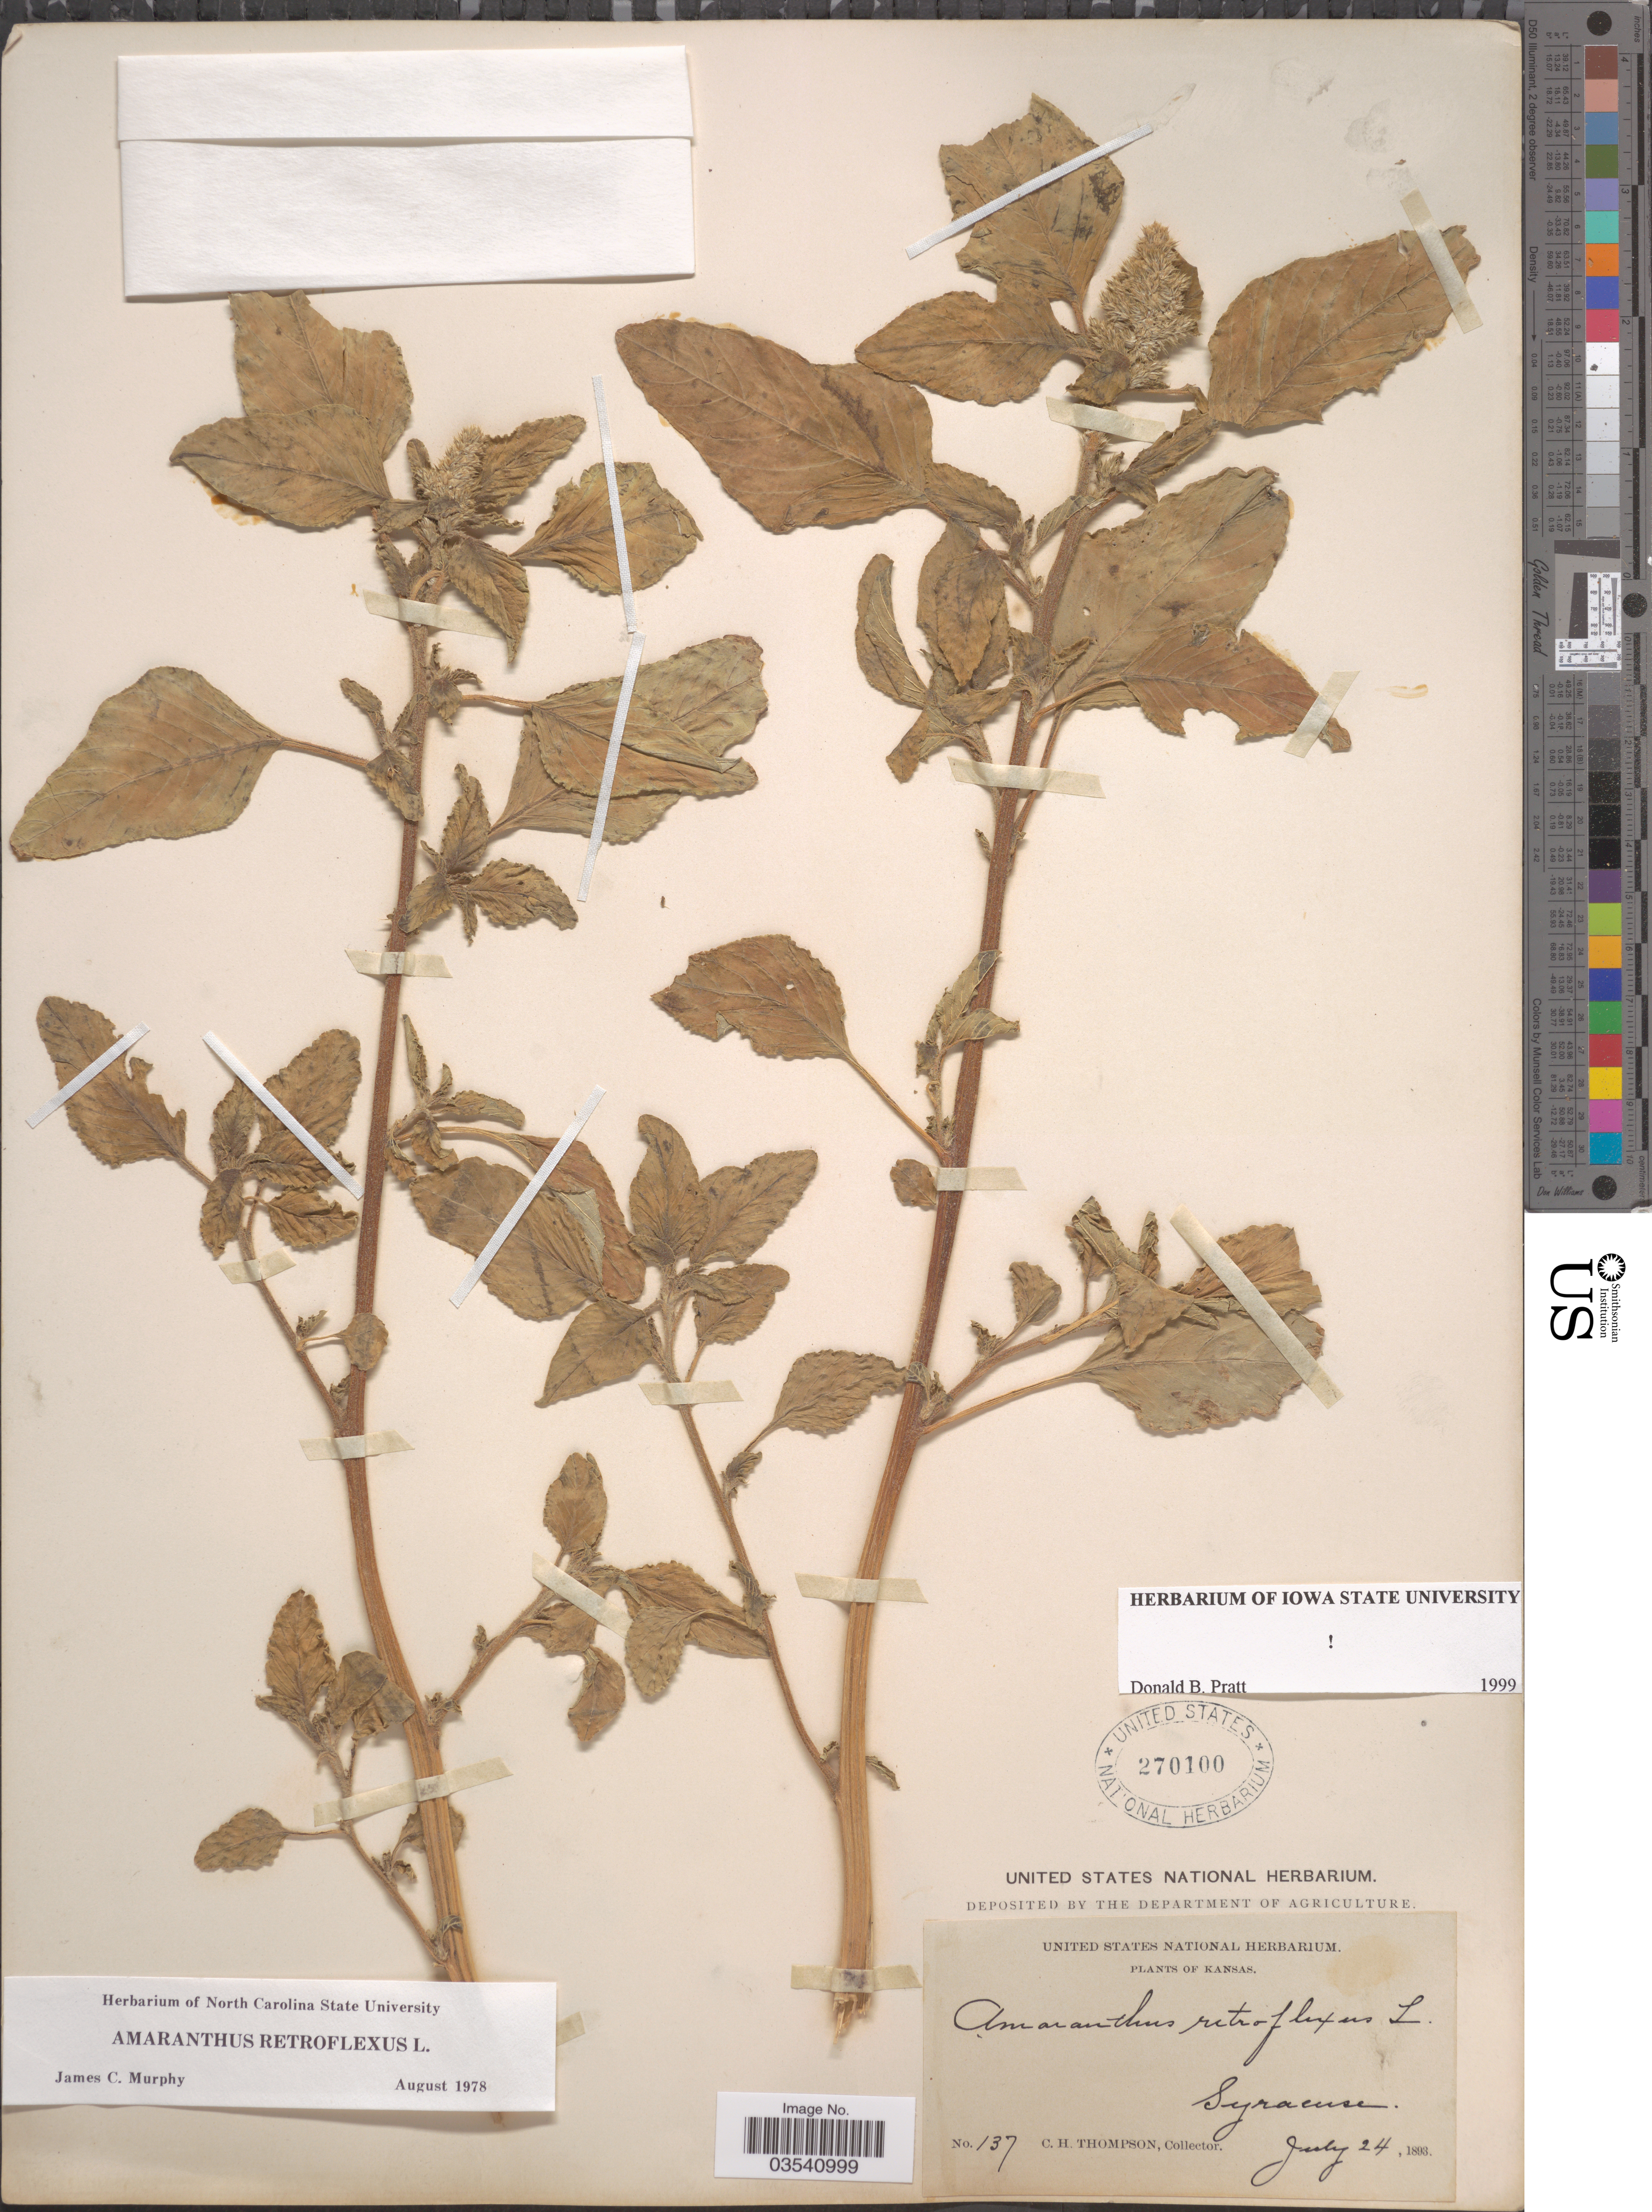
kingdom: Plantae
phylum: Tracheophyta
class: Magnoliopsida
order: Caryophyllales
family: Amaranthaceae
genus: Amaranthus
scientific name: Amaranthus retroflexus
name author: L.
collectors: C. H. Thompson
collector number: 137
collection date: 1893-07-24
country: United States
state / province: Kansas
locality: Syracuse.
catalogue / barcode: US 270100